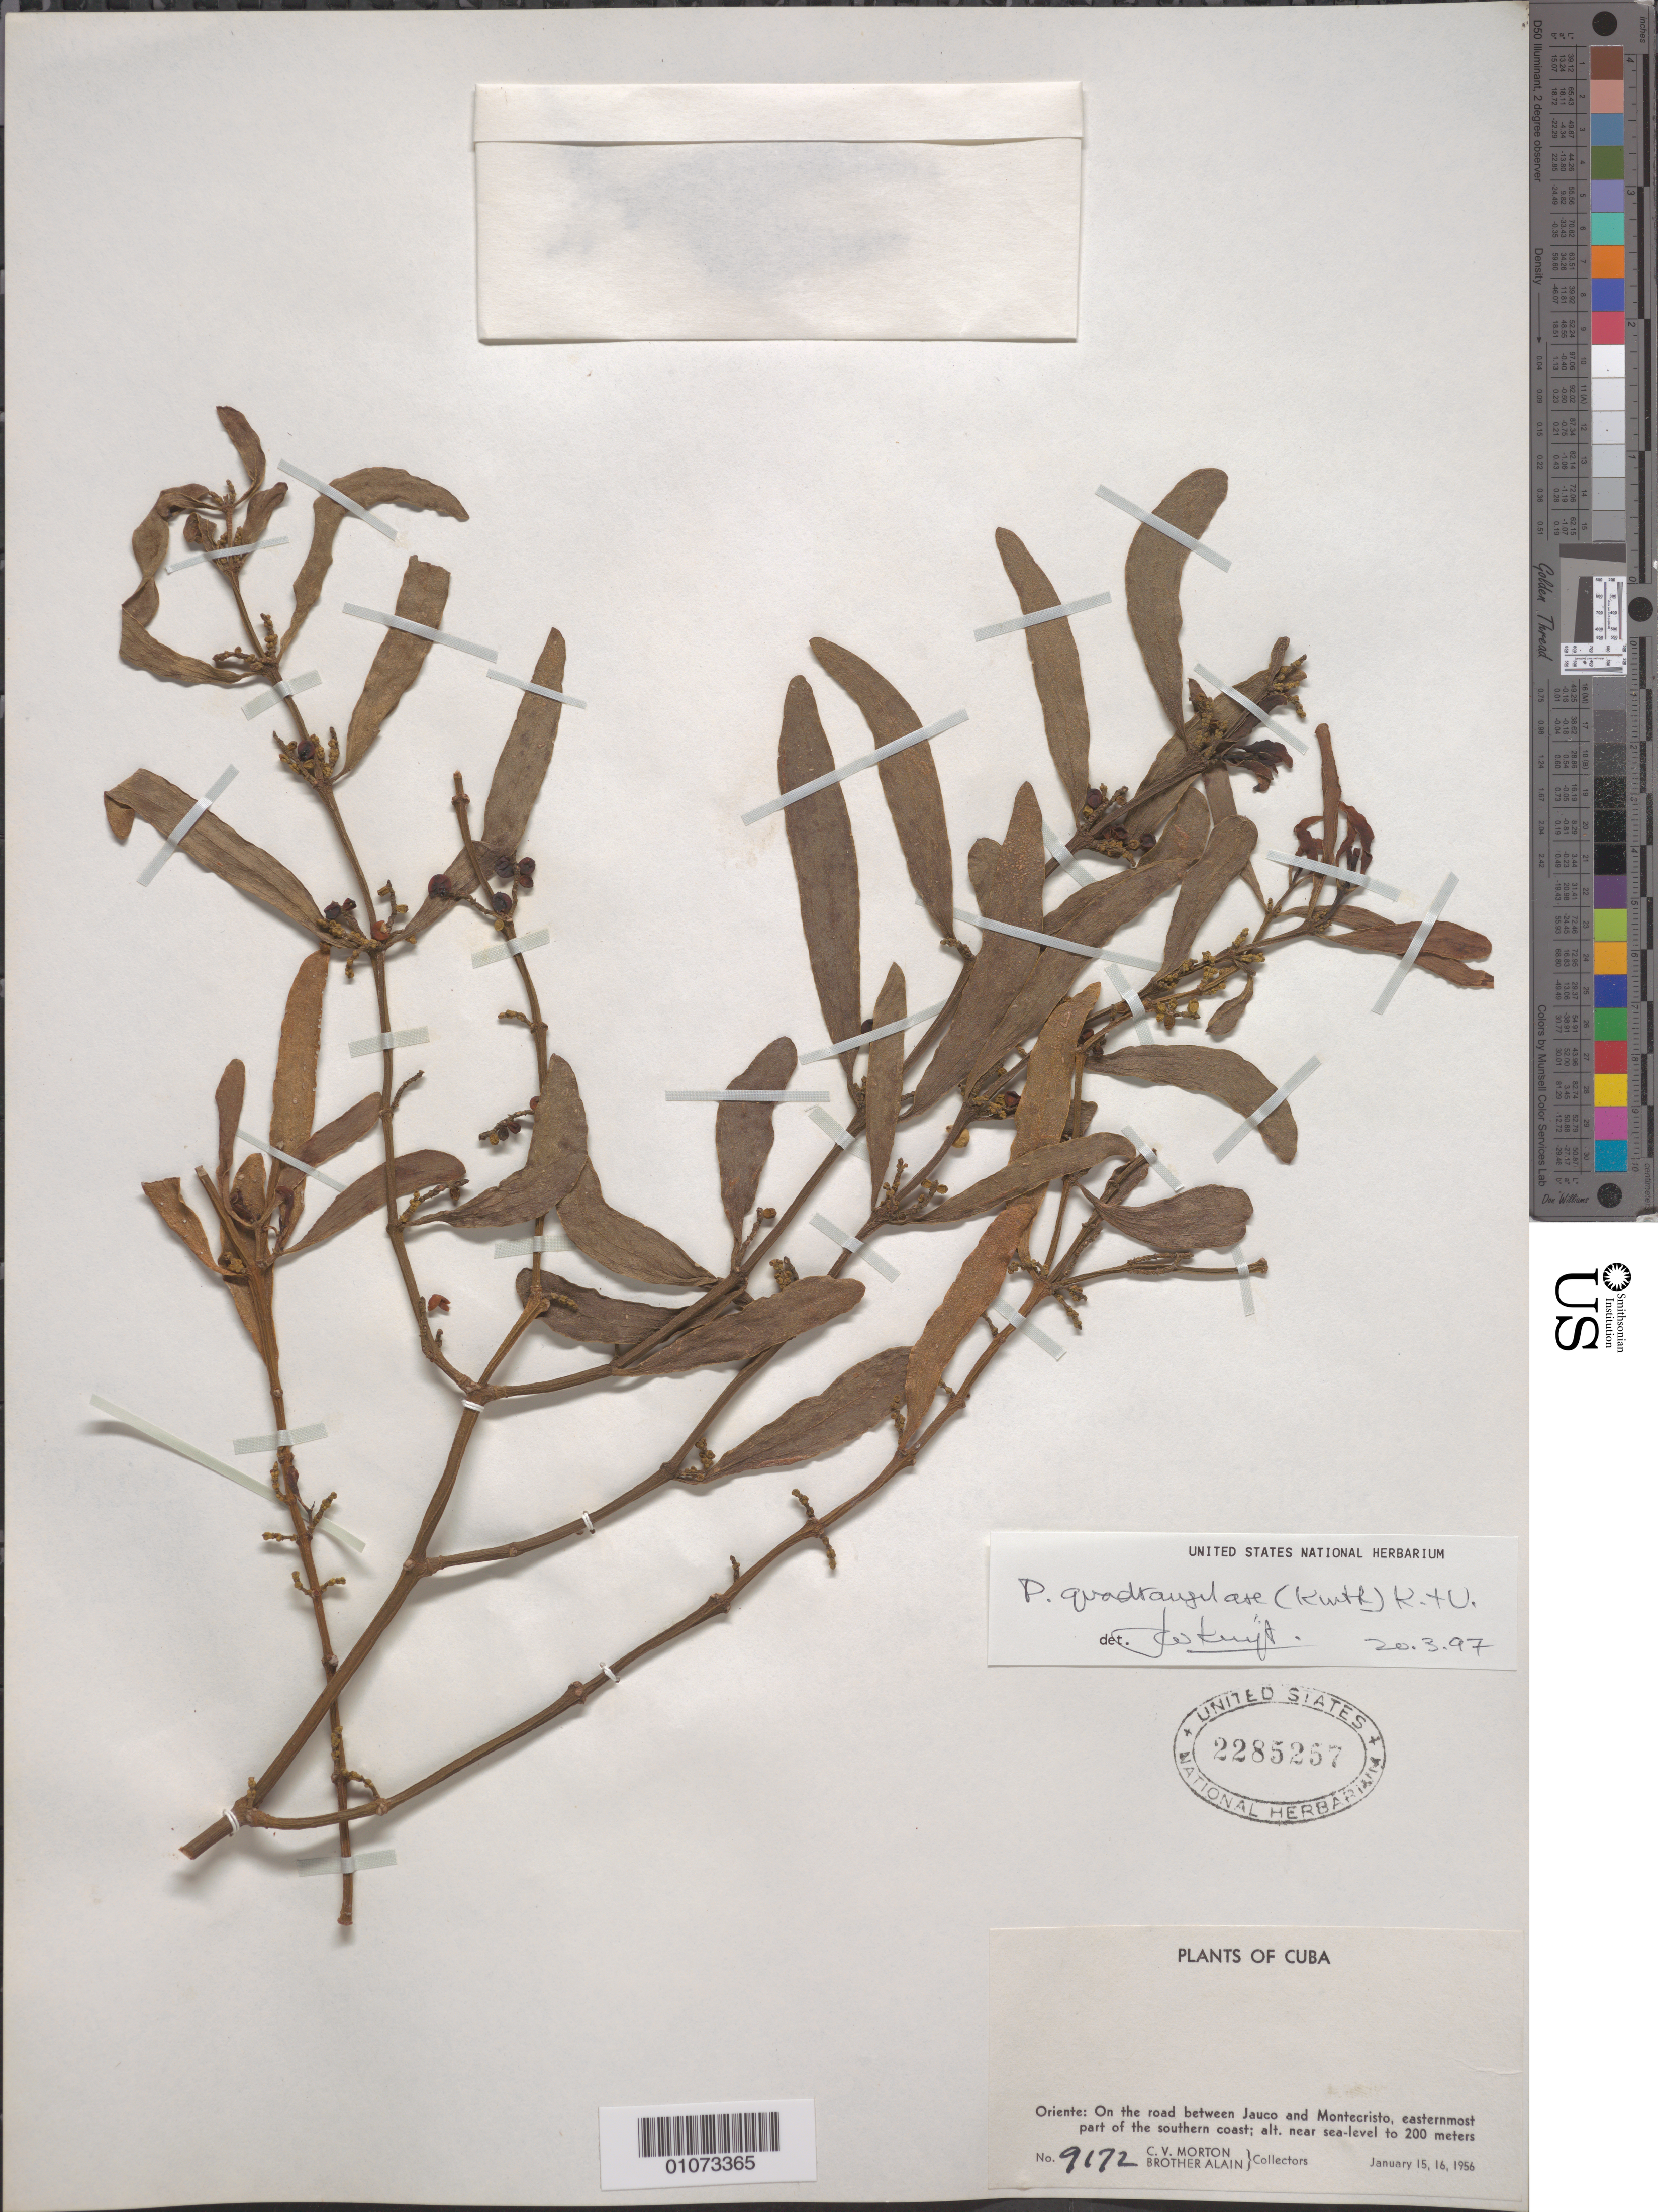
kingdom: Plantae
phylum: Tracheophyta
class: Magnoliopsida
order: Santalales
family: Viscaceae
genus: Phoradendron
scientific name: Phoradendron quadrangulare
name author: (Kunth) Griseb.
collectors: C. V. Morton & A. H. Liogier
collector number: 9172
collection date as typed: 15 Jan 1956 and 16 Jan 1956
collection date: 1956-01-15,1956-01-16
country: Cuba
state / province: Oriente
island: Cuba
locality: Easternmost part of the southern coast, on the road between Jauco and Montecristo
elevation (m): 0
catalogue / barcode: US 2285257